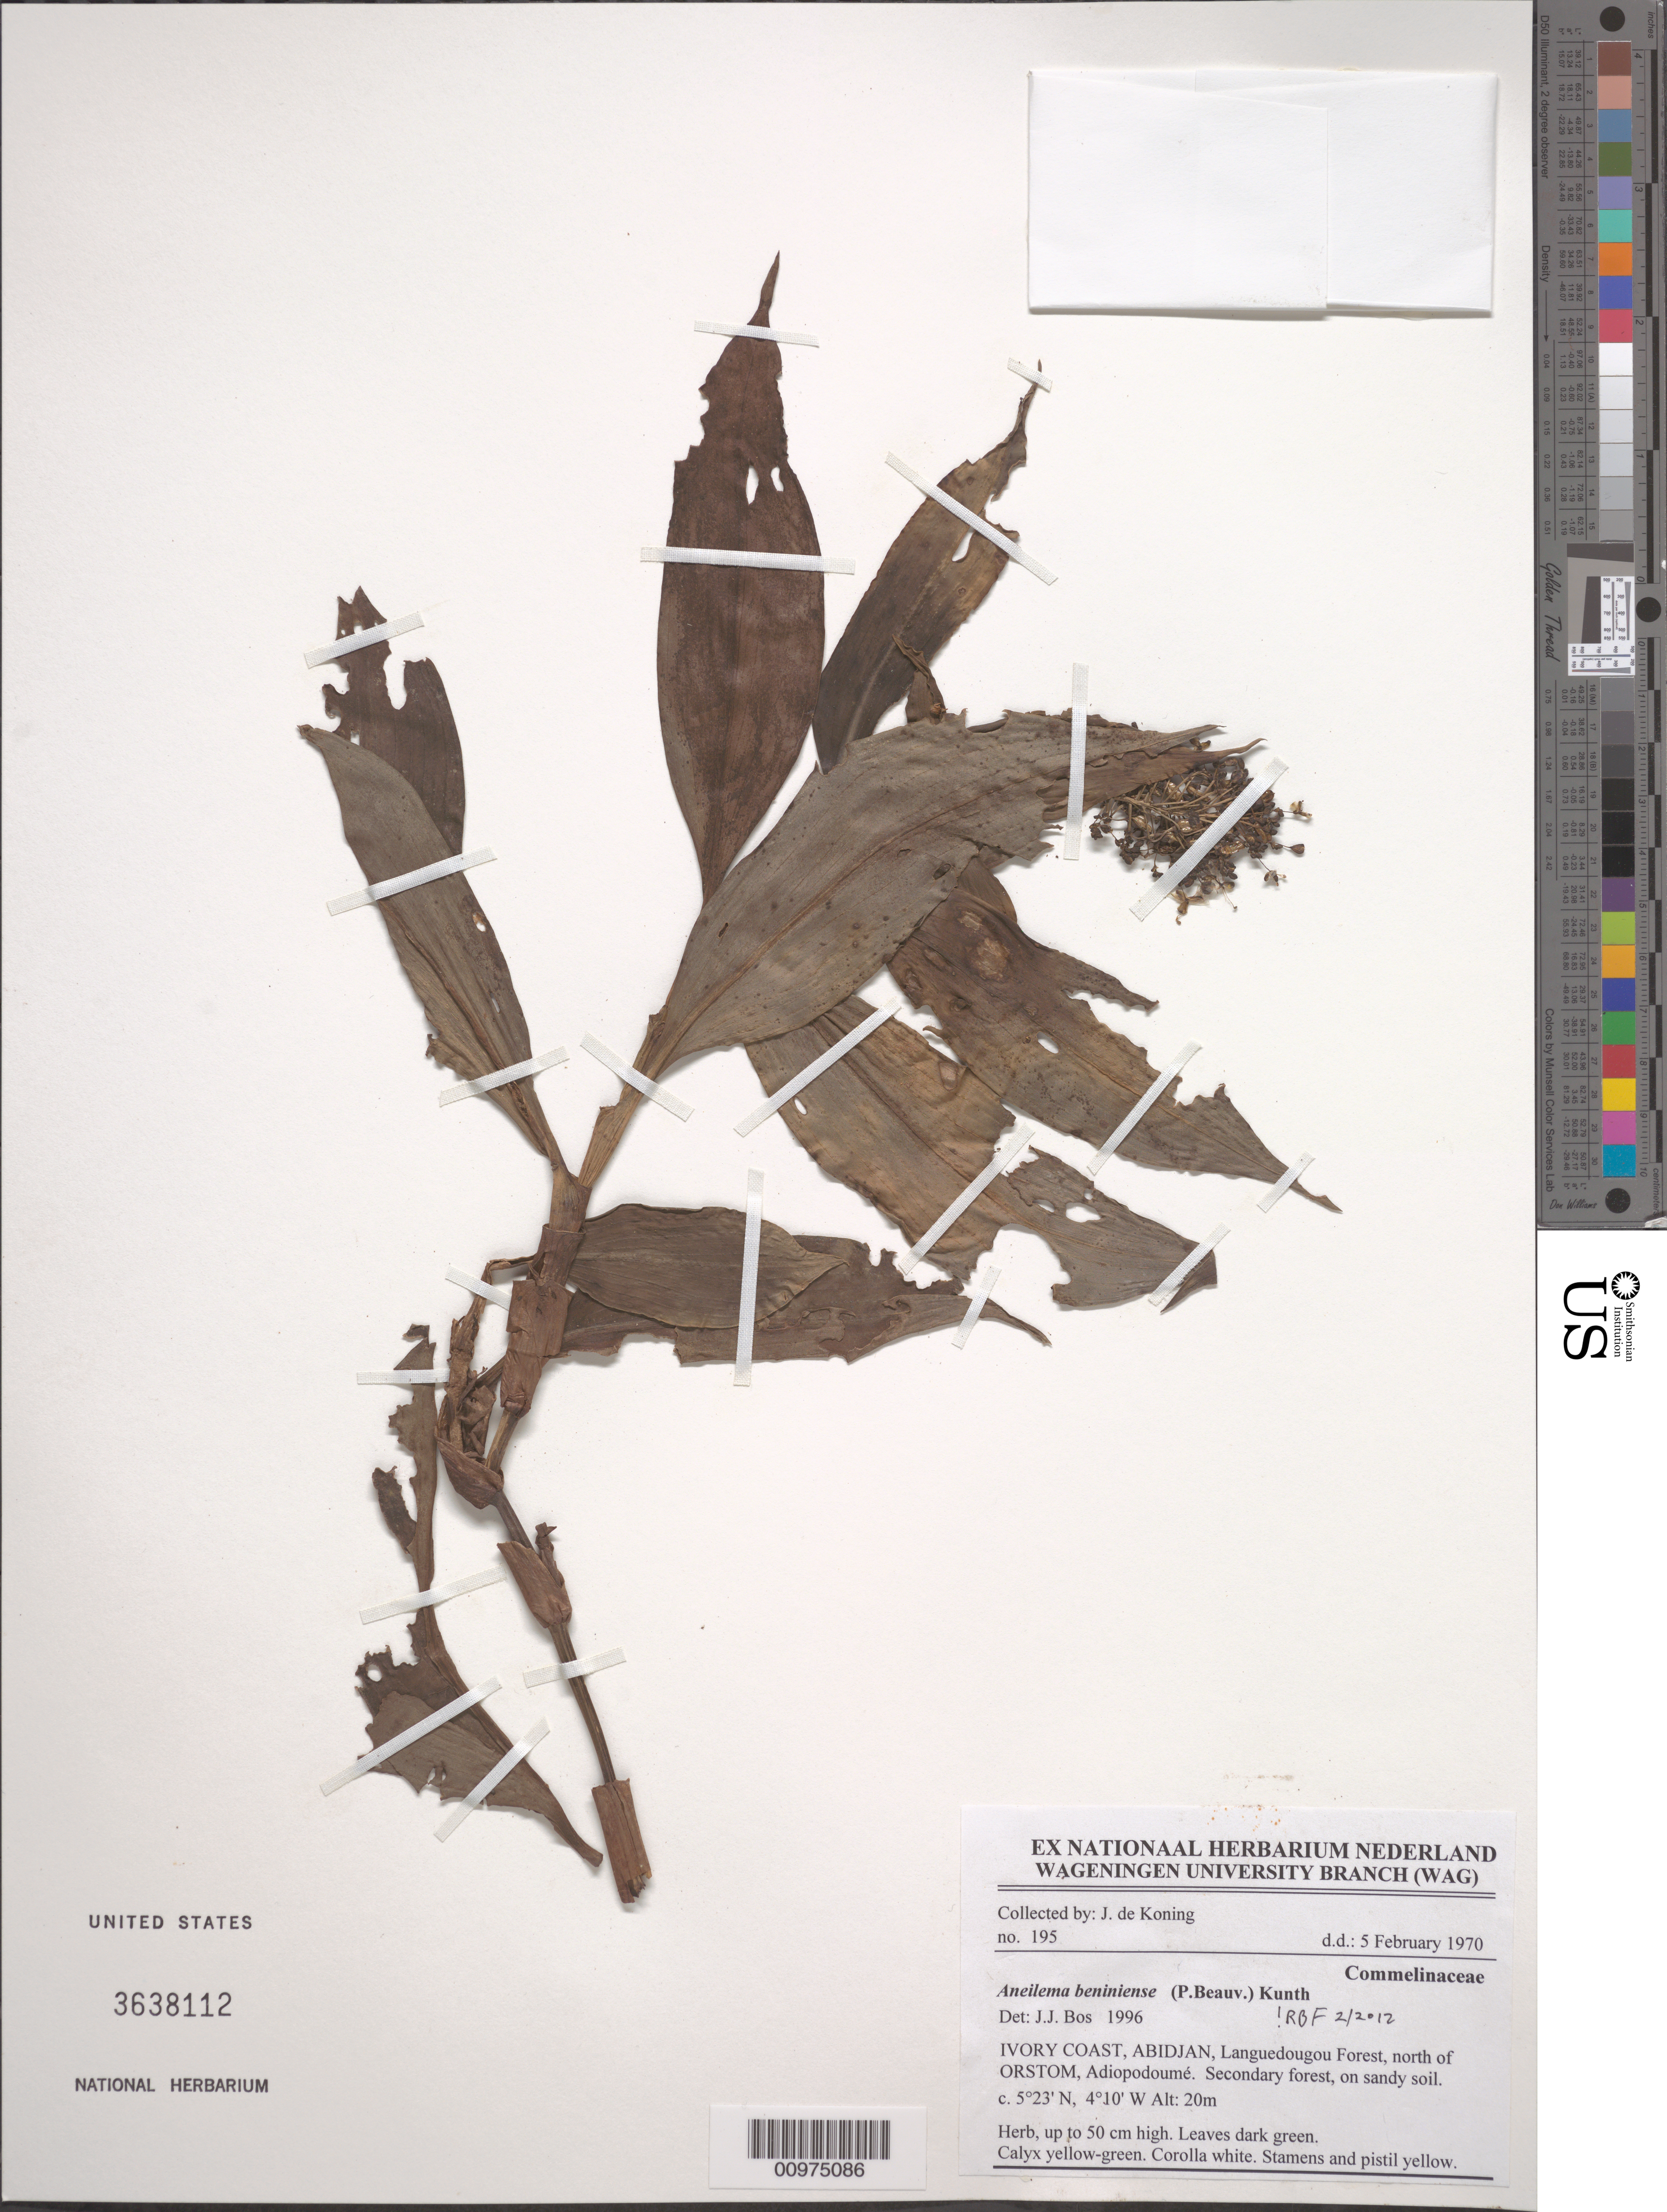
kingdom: Plantae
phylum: Tracheophyta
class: Liliopsida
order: Commelinales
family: Commelinaceae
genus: Aneilema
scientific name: Aneilema beniniense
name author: (P. Beauv.) Kunth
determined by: Faden, Robert B., (US), Smithsonian Institution - National Museum of Natural History (UNITED STATES)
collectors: J. de Koning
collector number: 195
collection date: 1970-02-05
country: Ivory Coast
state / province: Abidjan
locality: Languedougou Forest, north of ORSTOM, Adiopodoumé.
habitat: Secondary forest, on sandy soil.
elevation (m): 20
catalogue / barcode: US 3638112